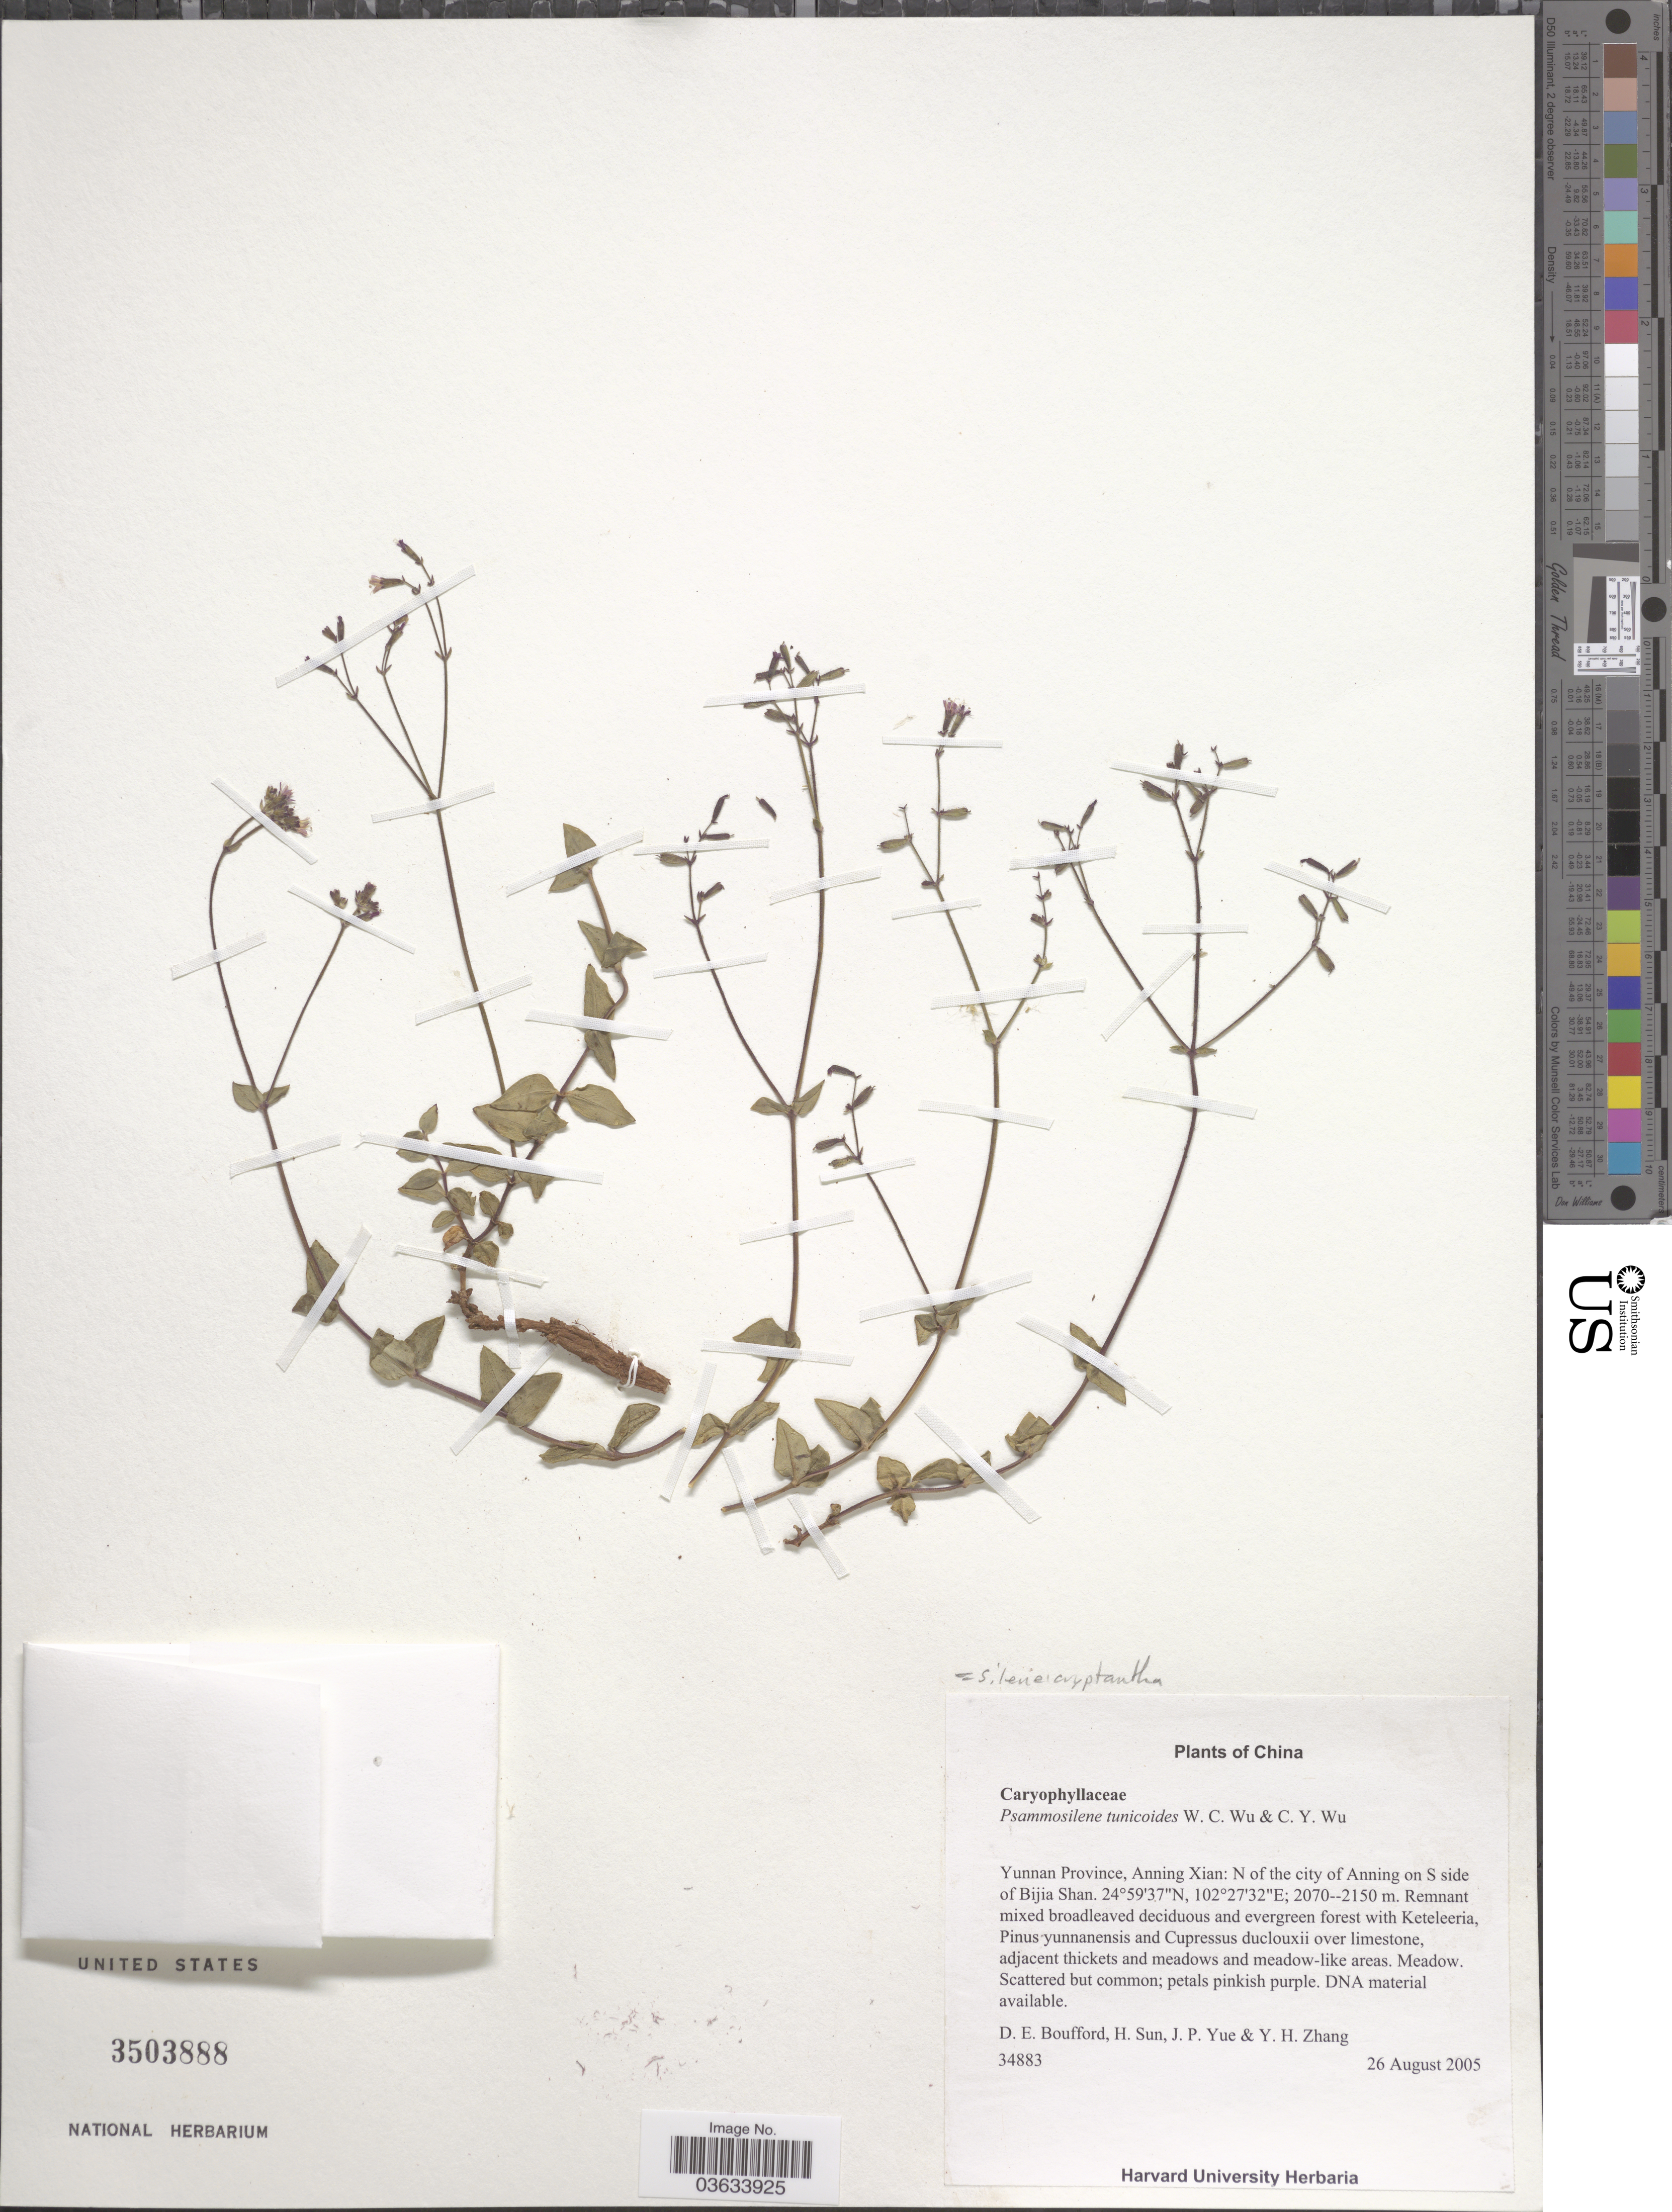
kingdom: Plantae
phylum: Tracheophyta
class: Magnoliopsida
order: Caryophyllales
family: Caryophyllaceae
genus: Psammosilene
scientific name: Psammosilene tunicoides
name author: W.C. Wu & C.Y. Wu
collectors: D. E. Boufford, H. Sun, J. Yue & Y. H. Zhang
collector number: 34883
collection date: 2005-08-26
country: China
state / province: Yunnan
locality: Anning Xian: N of the city of Anning on S side of Bijia Shan.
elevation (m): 2070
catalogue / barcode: US 3503888